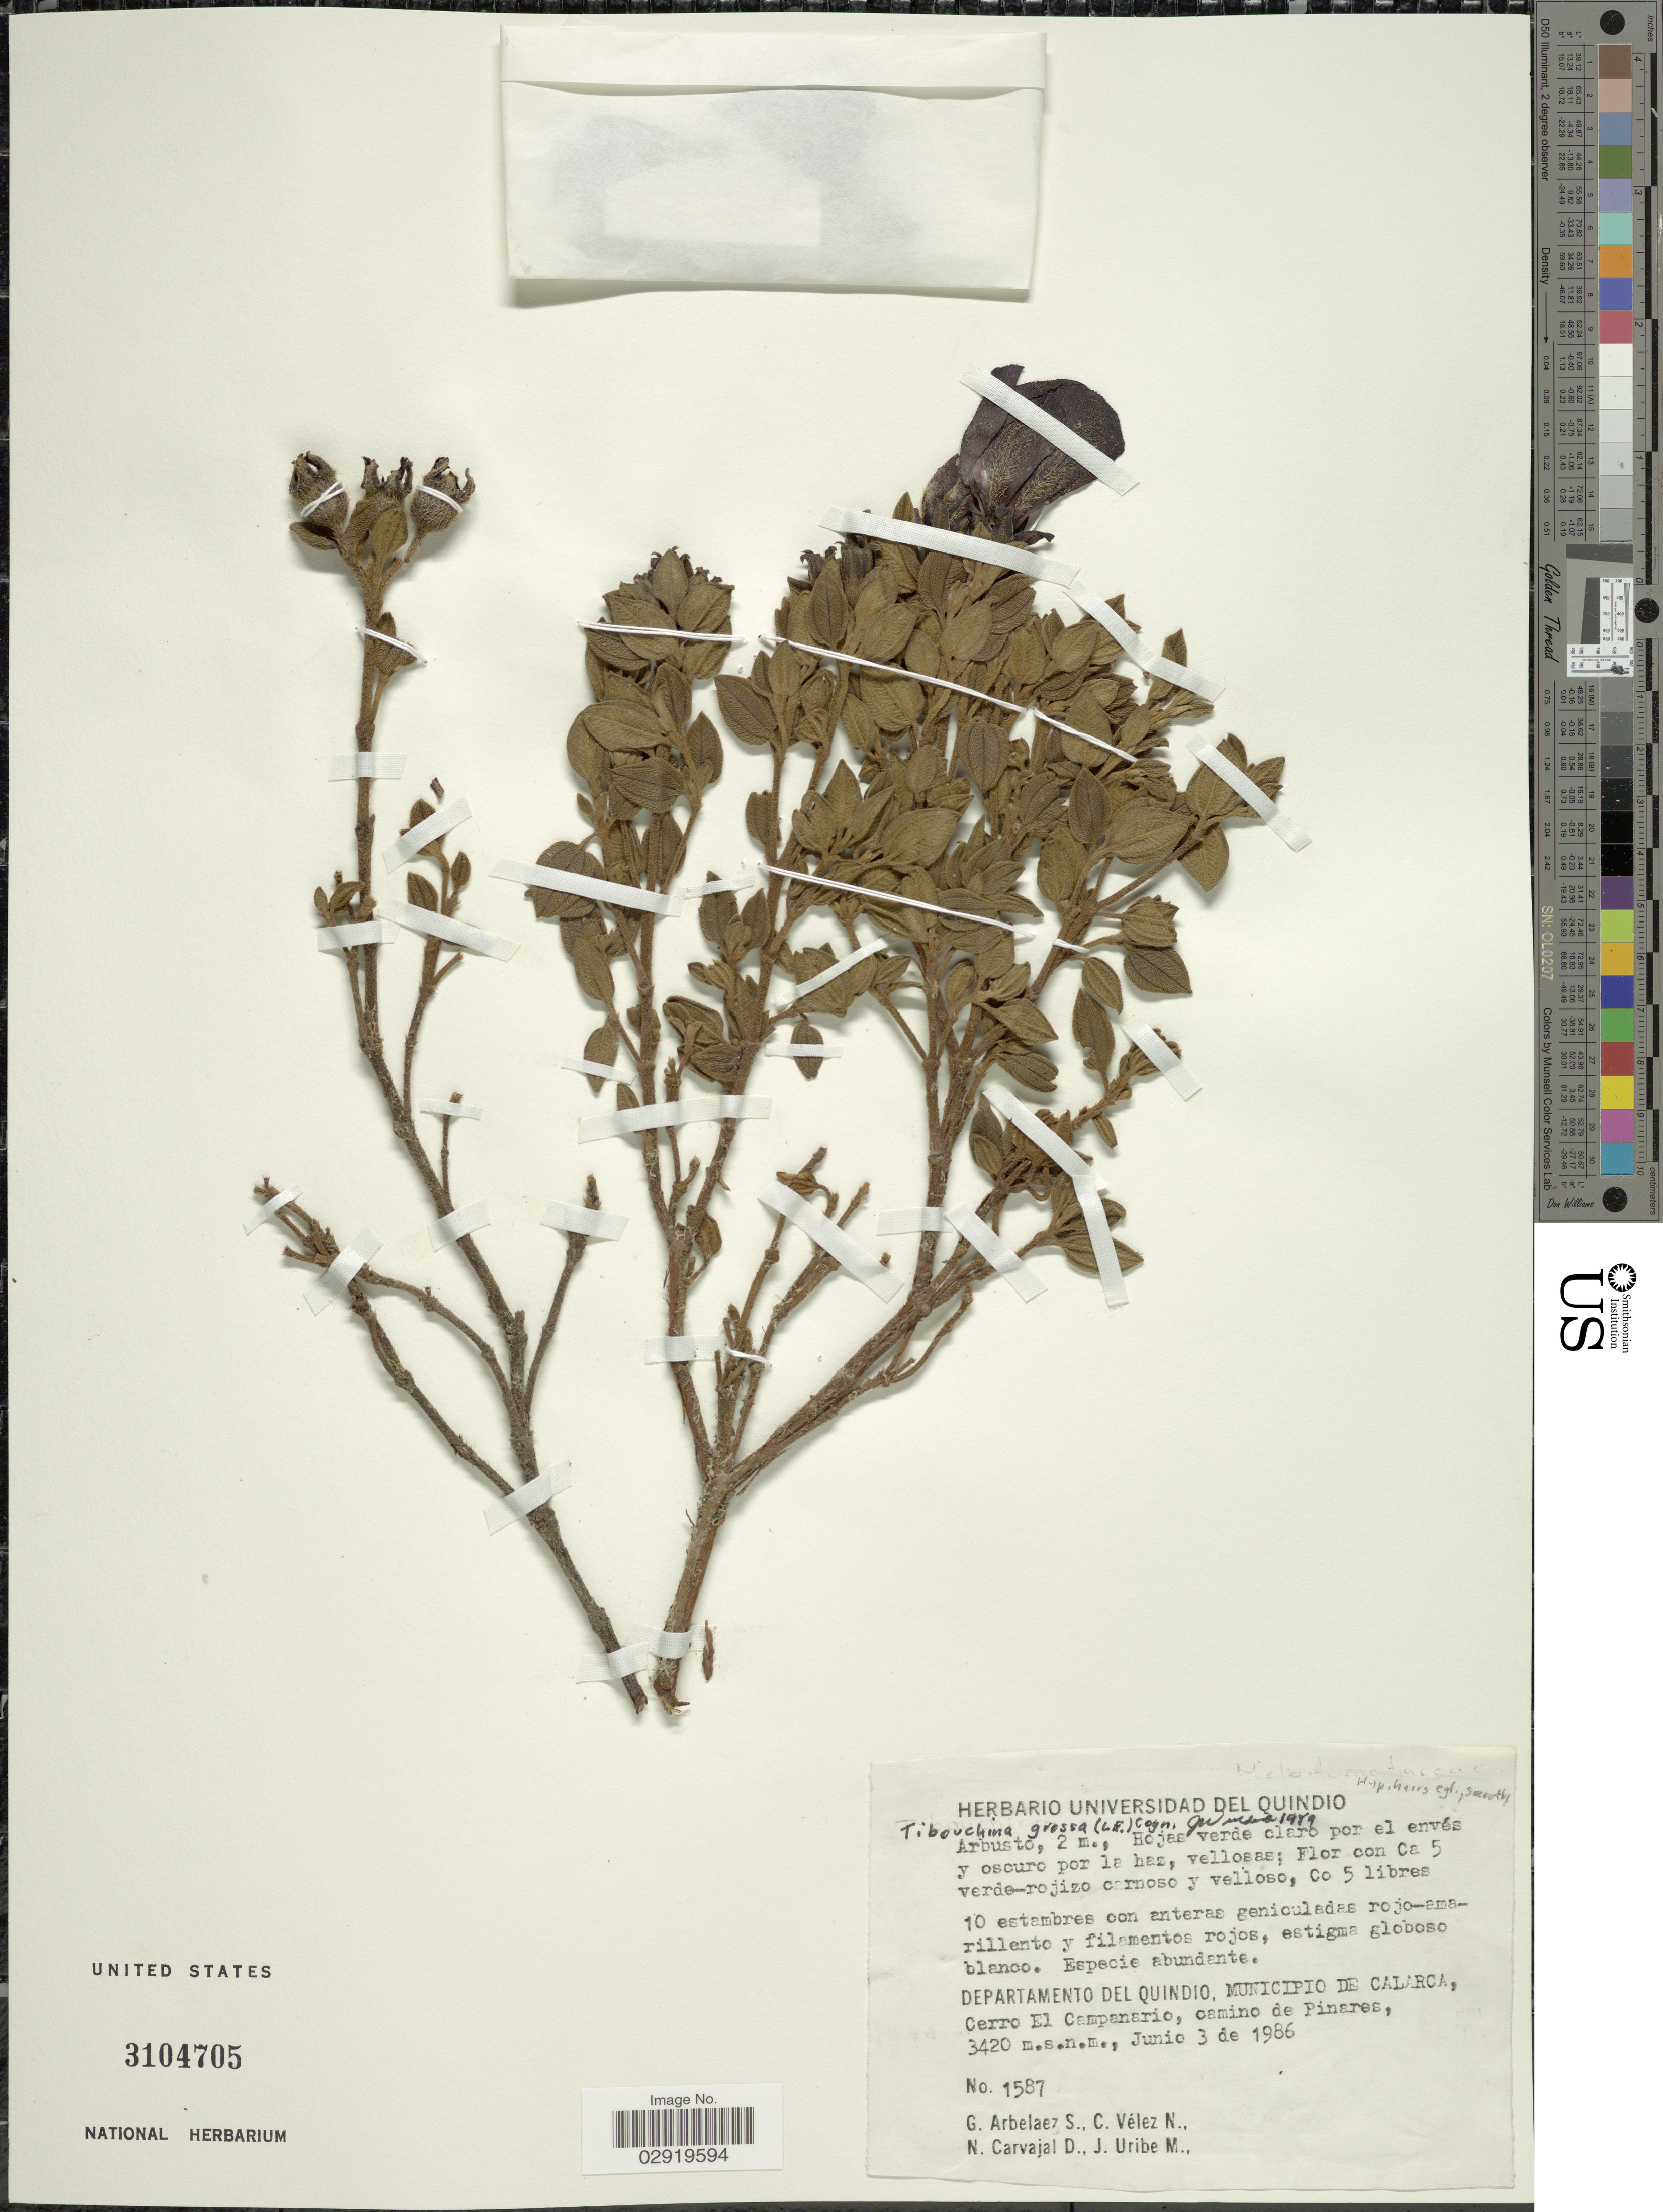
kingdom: Plantae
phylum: Tracheophyta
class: Magnoliopsida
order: Myrtales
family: Melastomataceae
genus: Chaetogastra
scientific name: Chaetogastra grossa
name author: (L. f.) P.J.F. Guim. & Michelang.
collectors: G. Arbelaez S., C. Vélez N., N. Carvajal D. & J. Uribe M.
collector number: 1587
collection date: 1986-06-03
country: Colombia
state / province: Quindío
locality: Departamento del Quindío, Municipio de Calarca, Cerro El Campanario, camino de Pinares.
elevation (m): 3420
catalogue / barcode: US 3104705